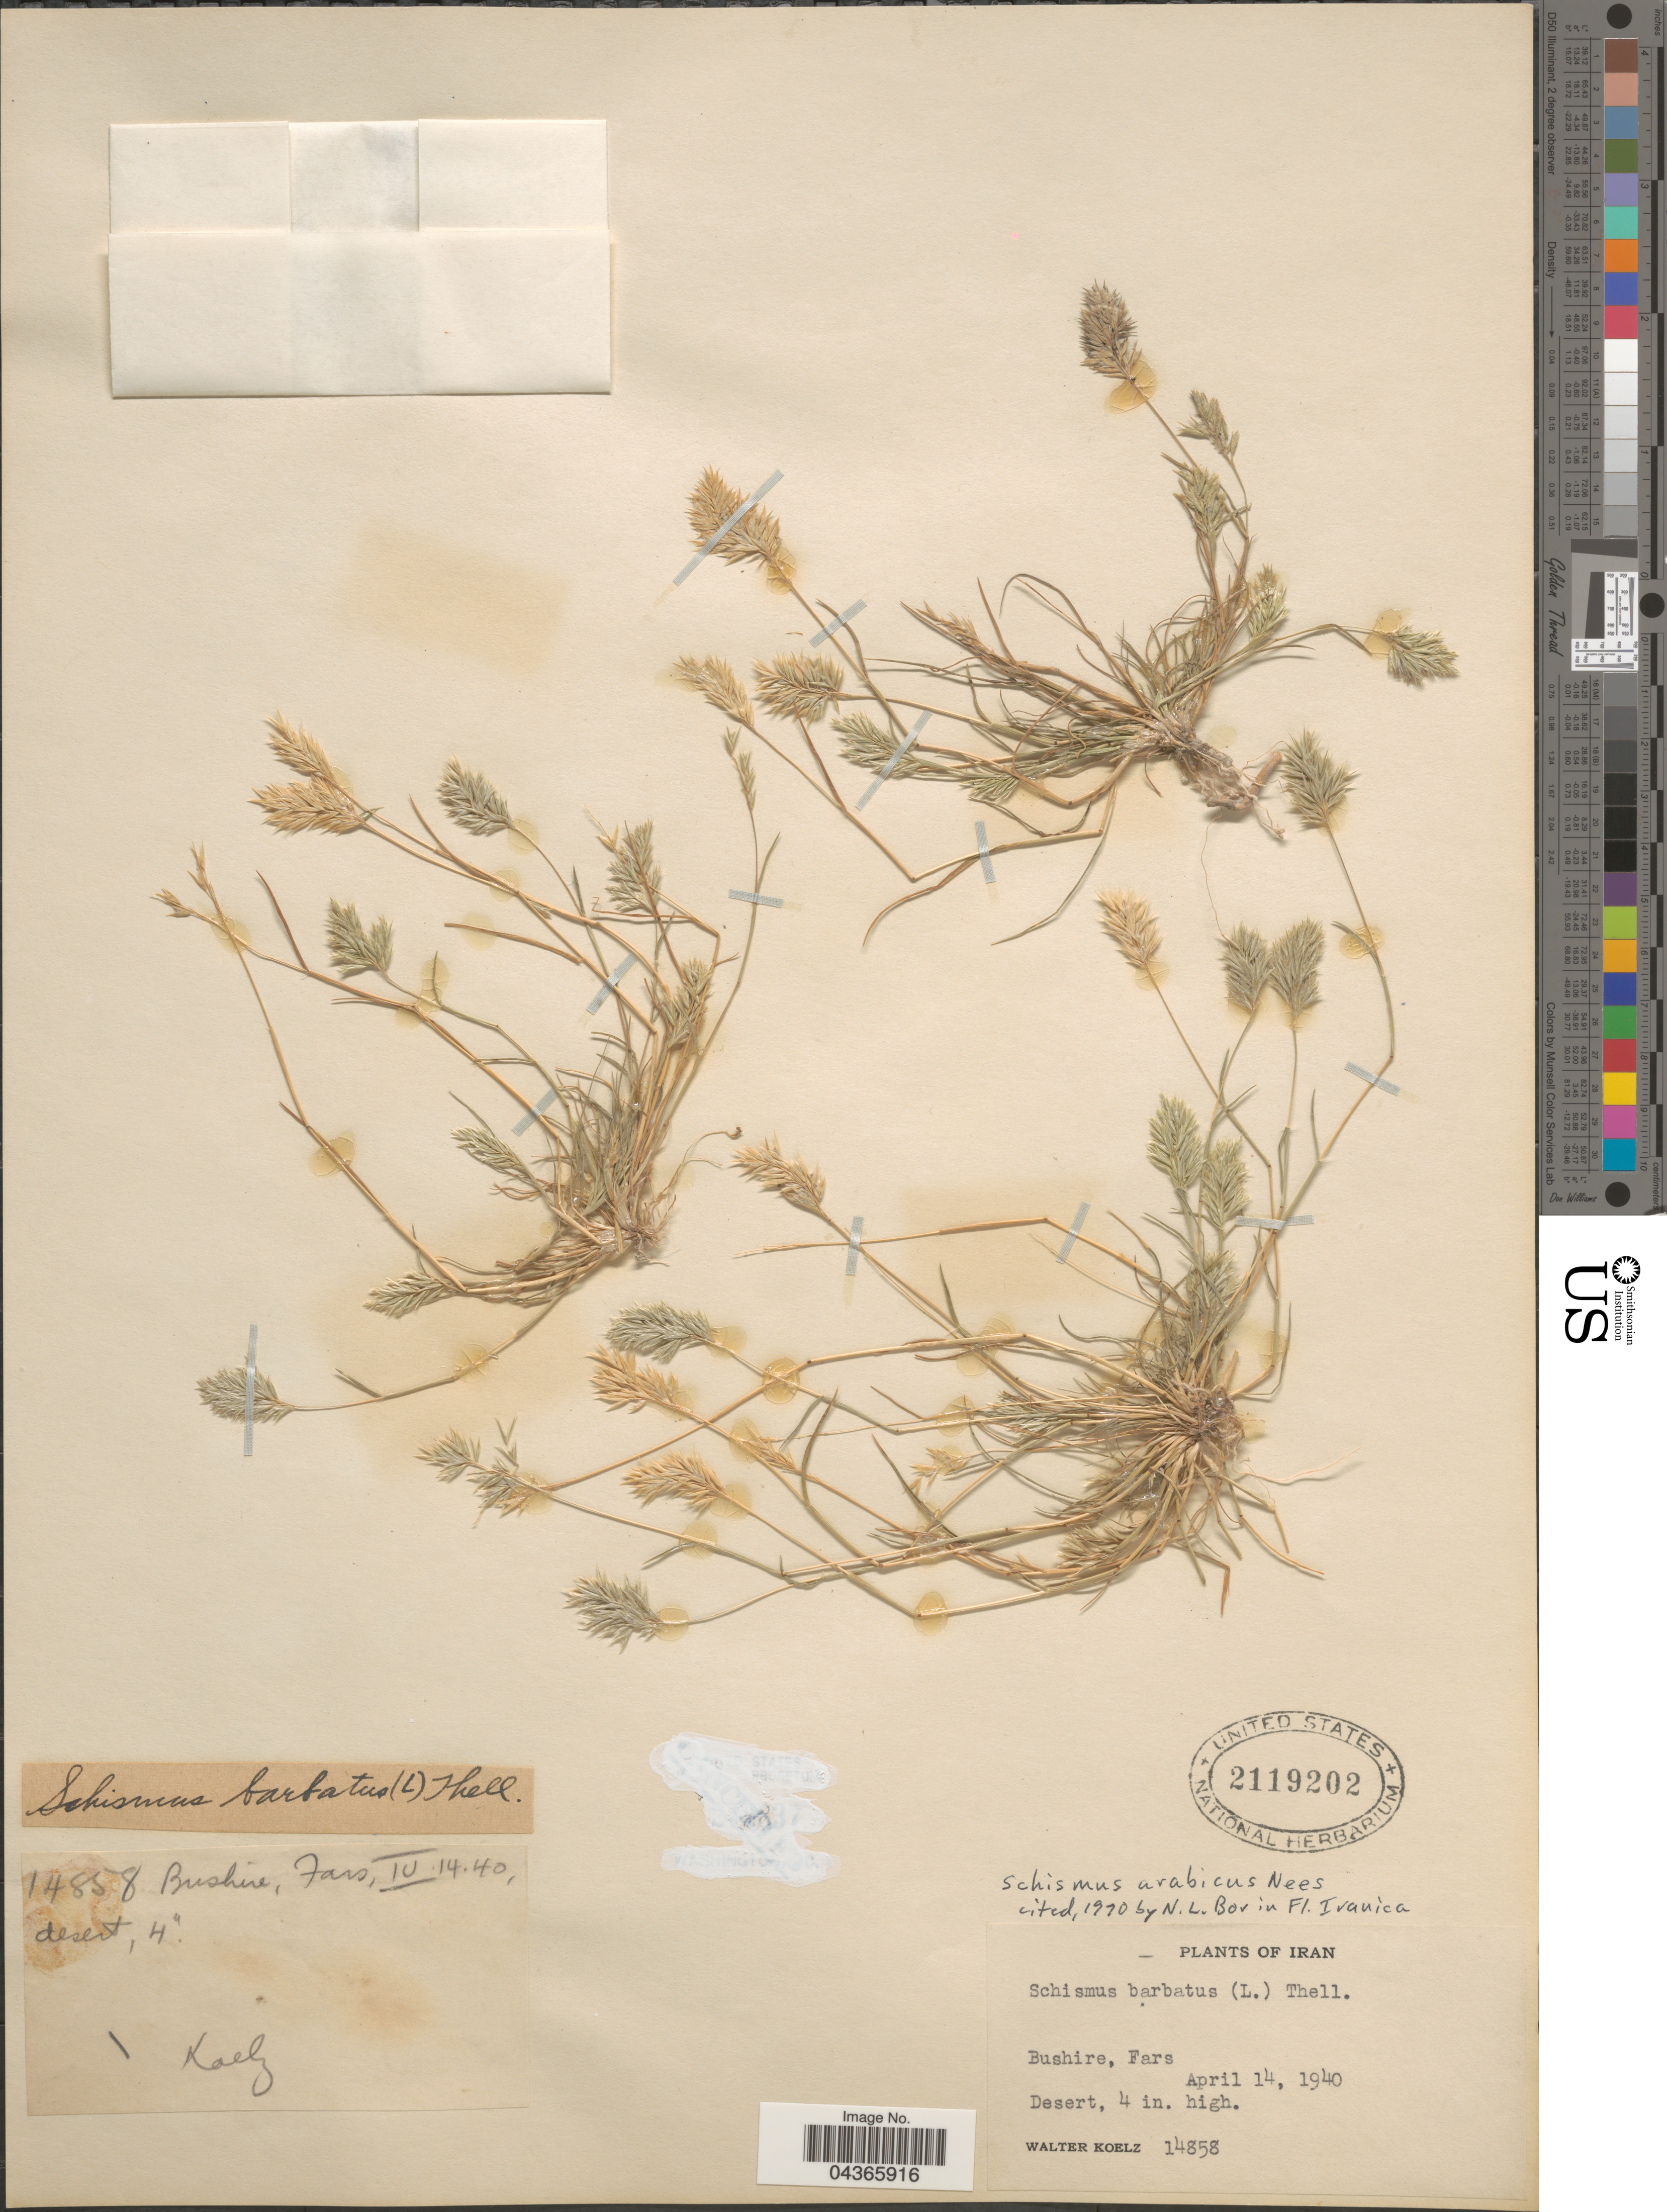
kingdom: Plantae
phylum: Tracheophyta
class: Liliopsida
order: Poales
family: Poaceae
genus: Schismus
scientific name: Schismus arabicus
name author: Nees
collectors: W. N. Koelz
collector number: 14858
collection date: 1940-04-14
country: Iran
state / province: Fars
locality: Bushire, Fars.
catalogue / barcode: US 2119202